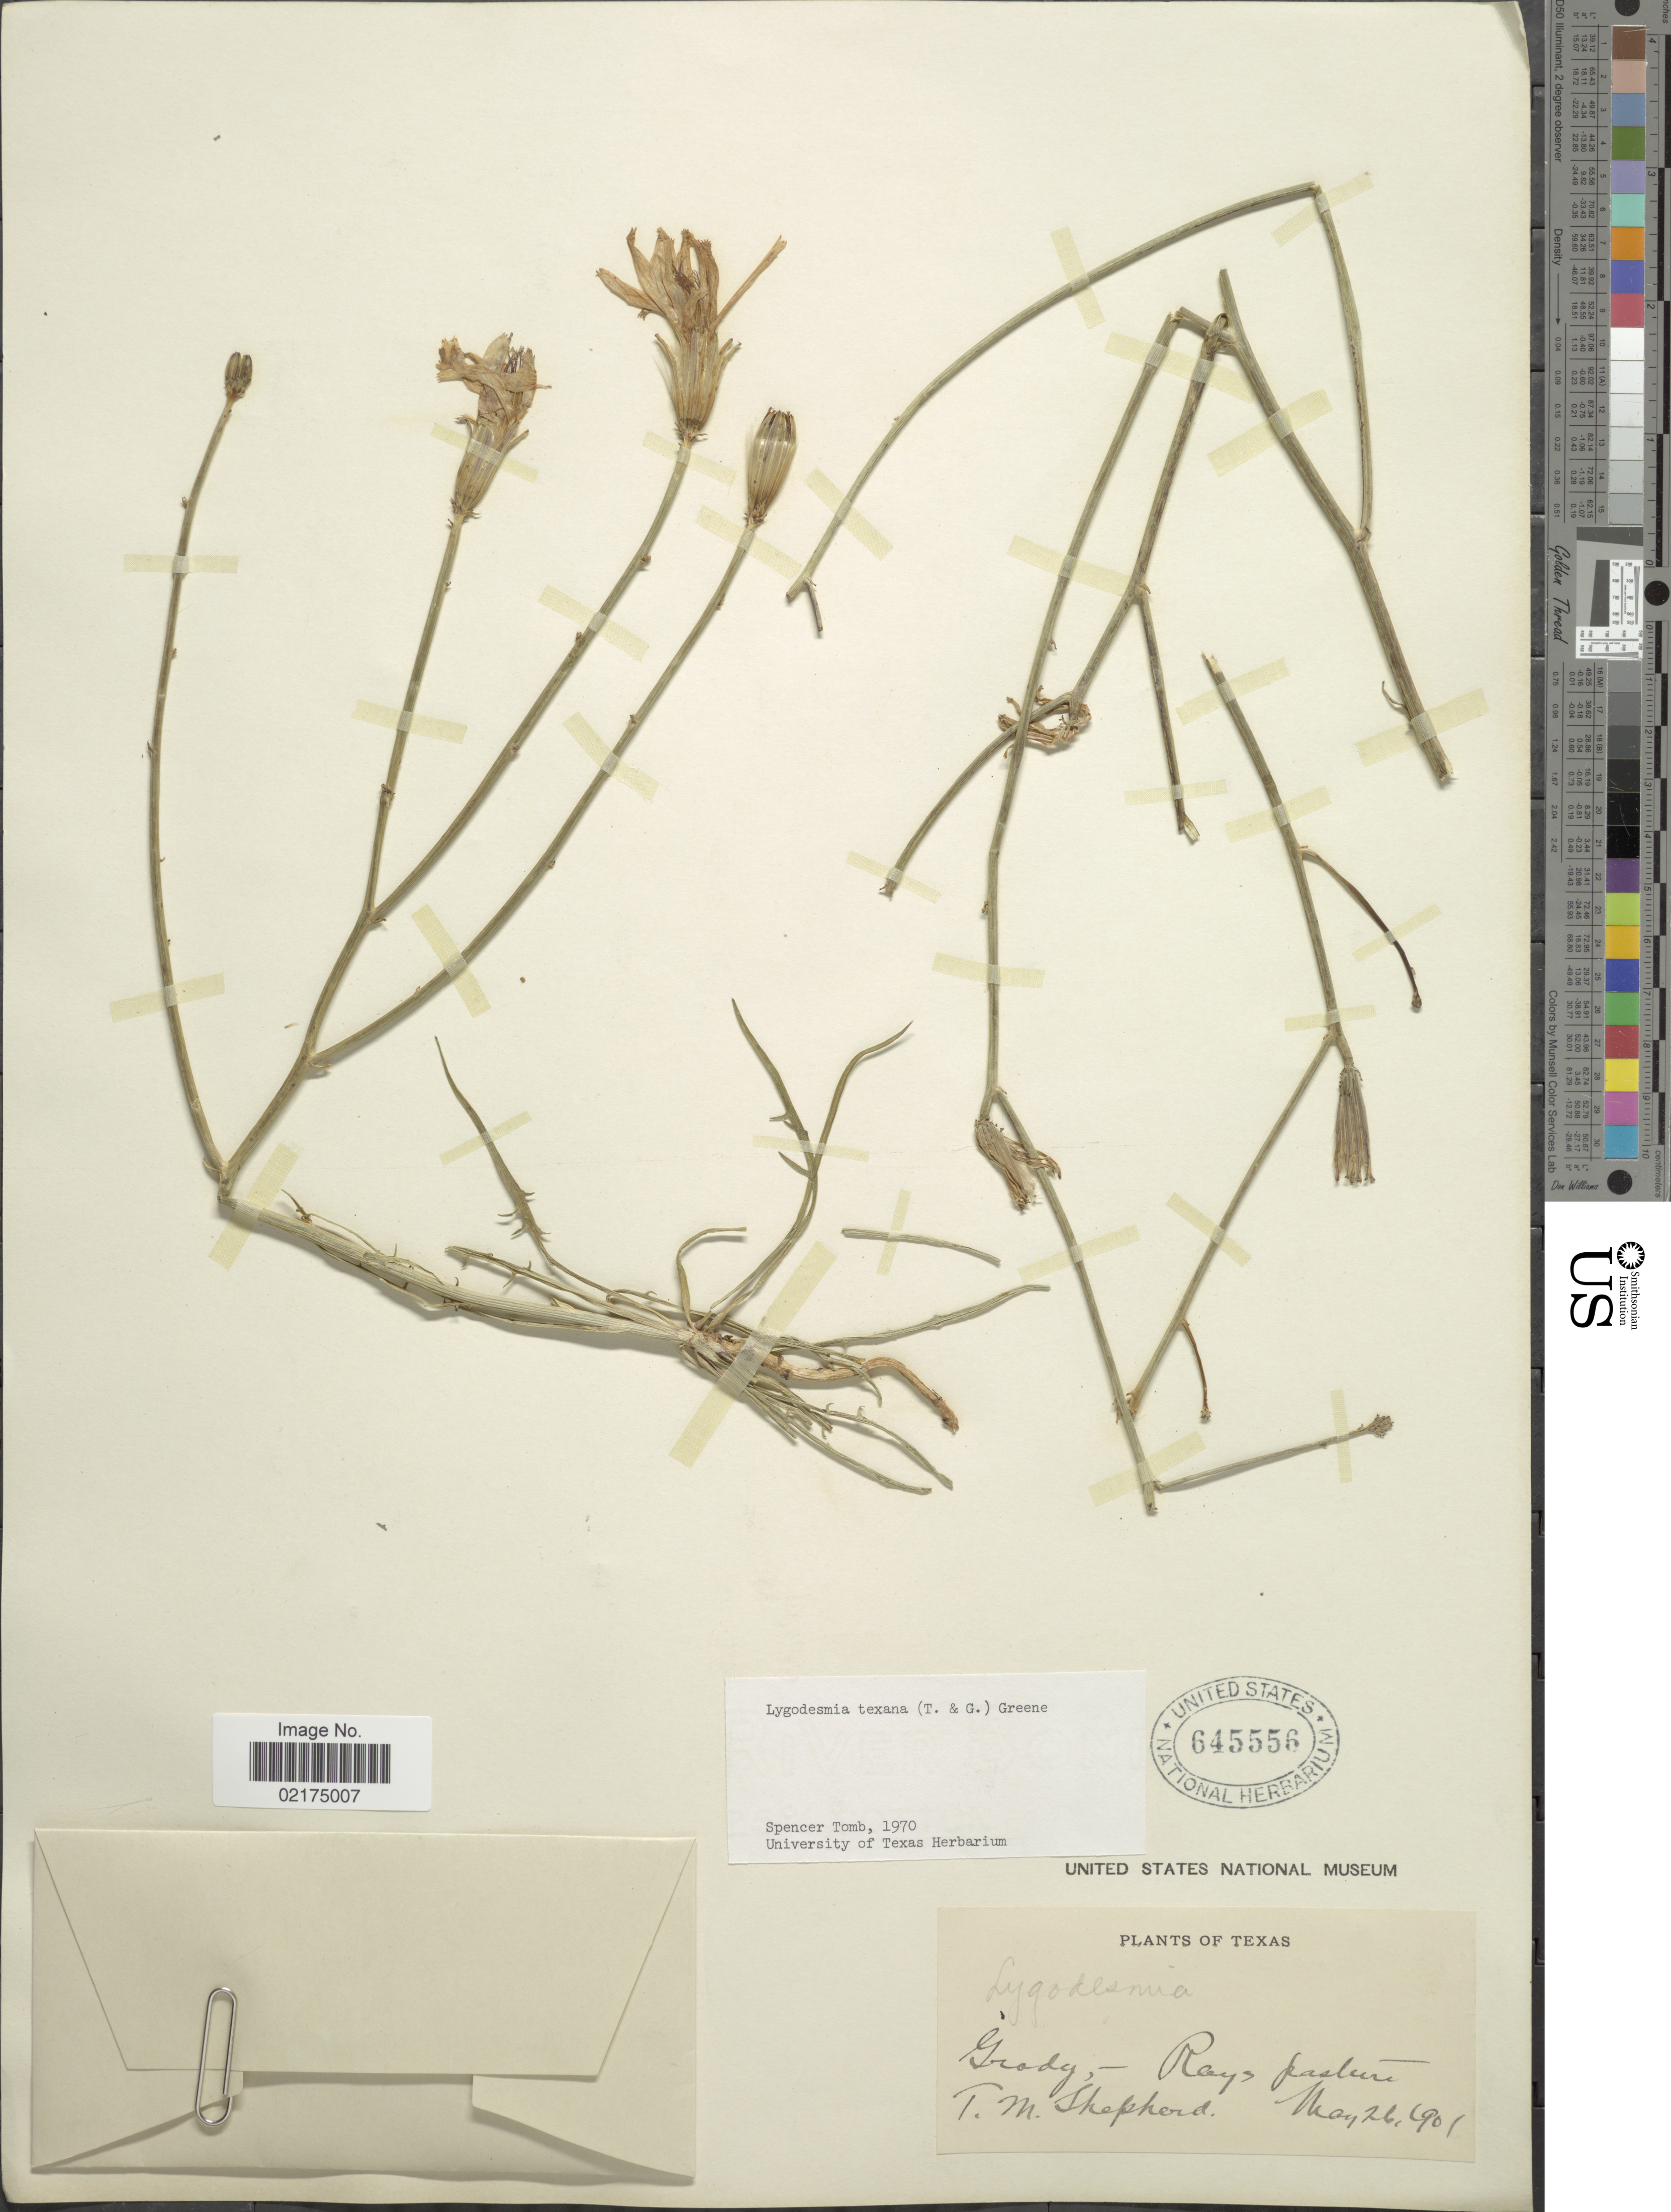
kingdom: Plantae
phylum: Tracheophyta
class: Magnoliopsida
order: Asterales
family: Asteraceae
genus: Lygodesmia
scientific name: Lygodesmia texana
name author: (Torr. & A. Gray) Greene ex Small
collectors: T. Shepherd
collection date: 1901-05-26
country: United States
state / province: Texas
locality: Grady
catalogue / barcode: US 645556